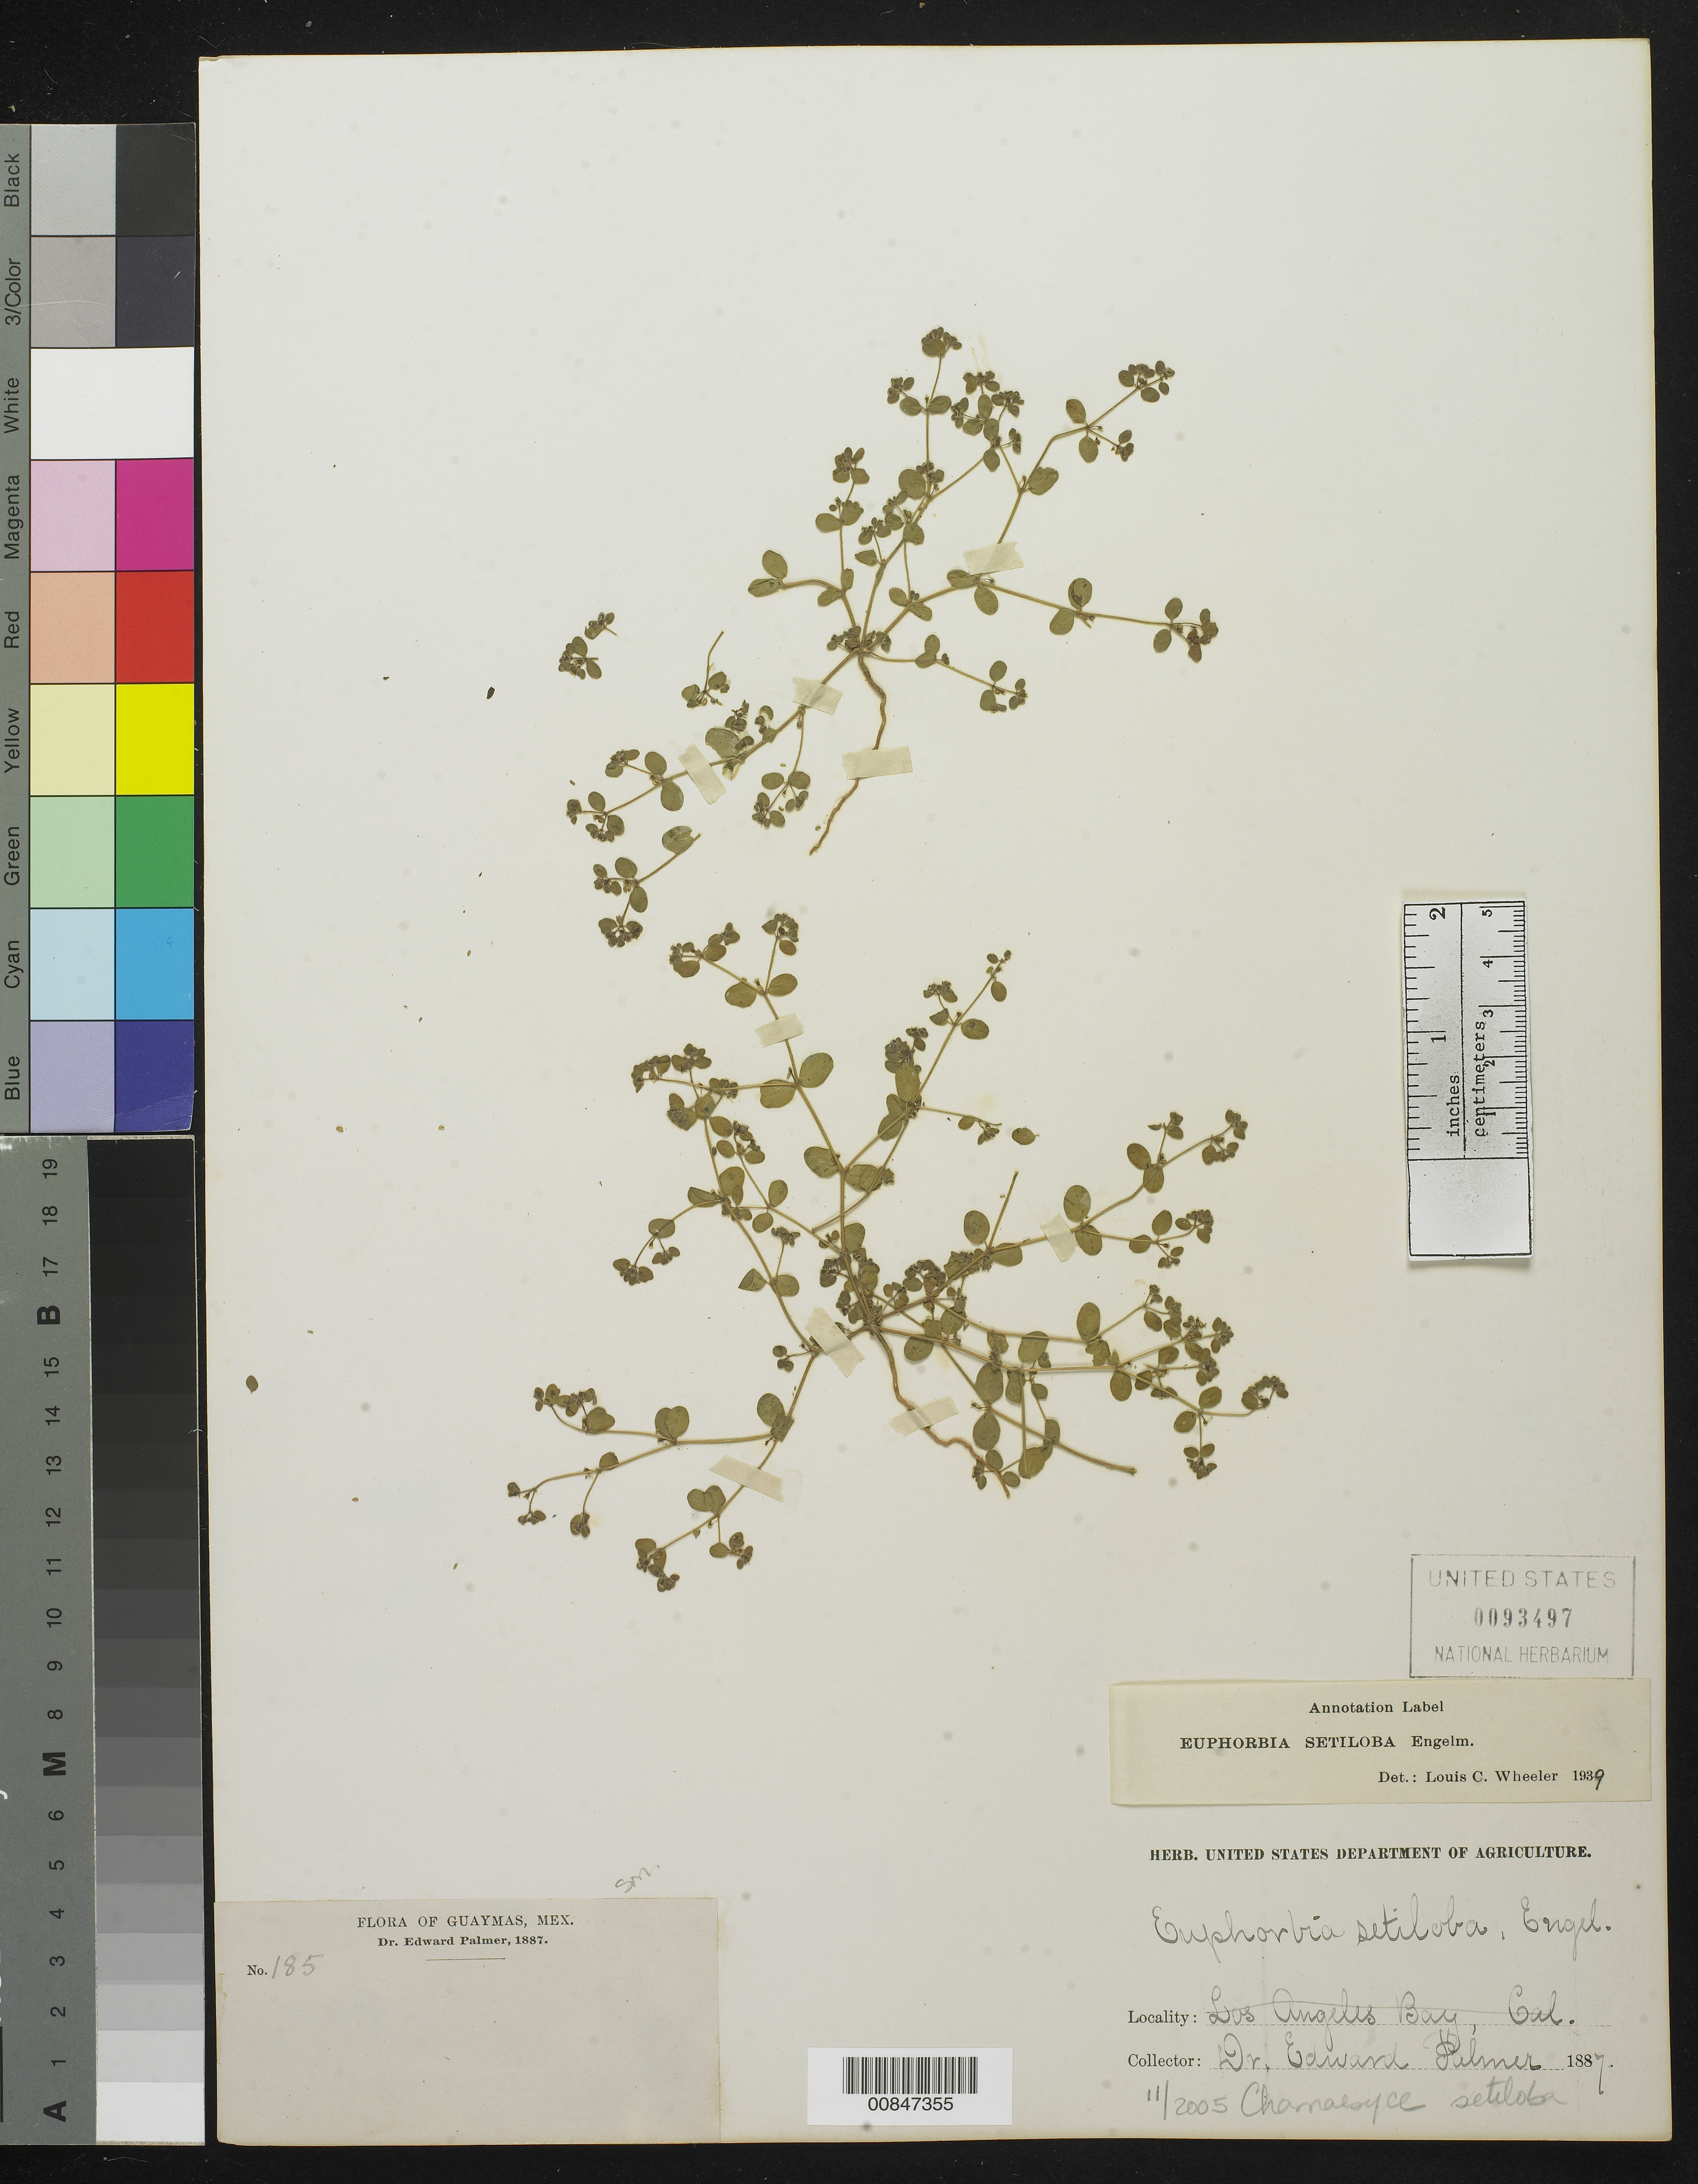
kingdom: Plantae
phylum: Tracheophyta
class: Magnoliopsida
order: Malpighiales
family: Euphorbiaceae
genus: Euphorbia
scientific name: Euphorbia setiloba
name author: Engelm.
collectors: E. Palmer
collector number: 185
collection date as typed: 1887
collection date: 1887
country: Mexico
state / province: Sonora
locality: Guaymas, Sonora.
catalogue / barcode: US 93497